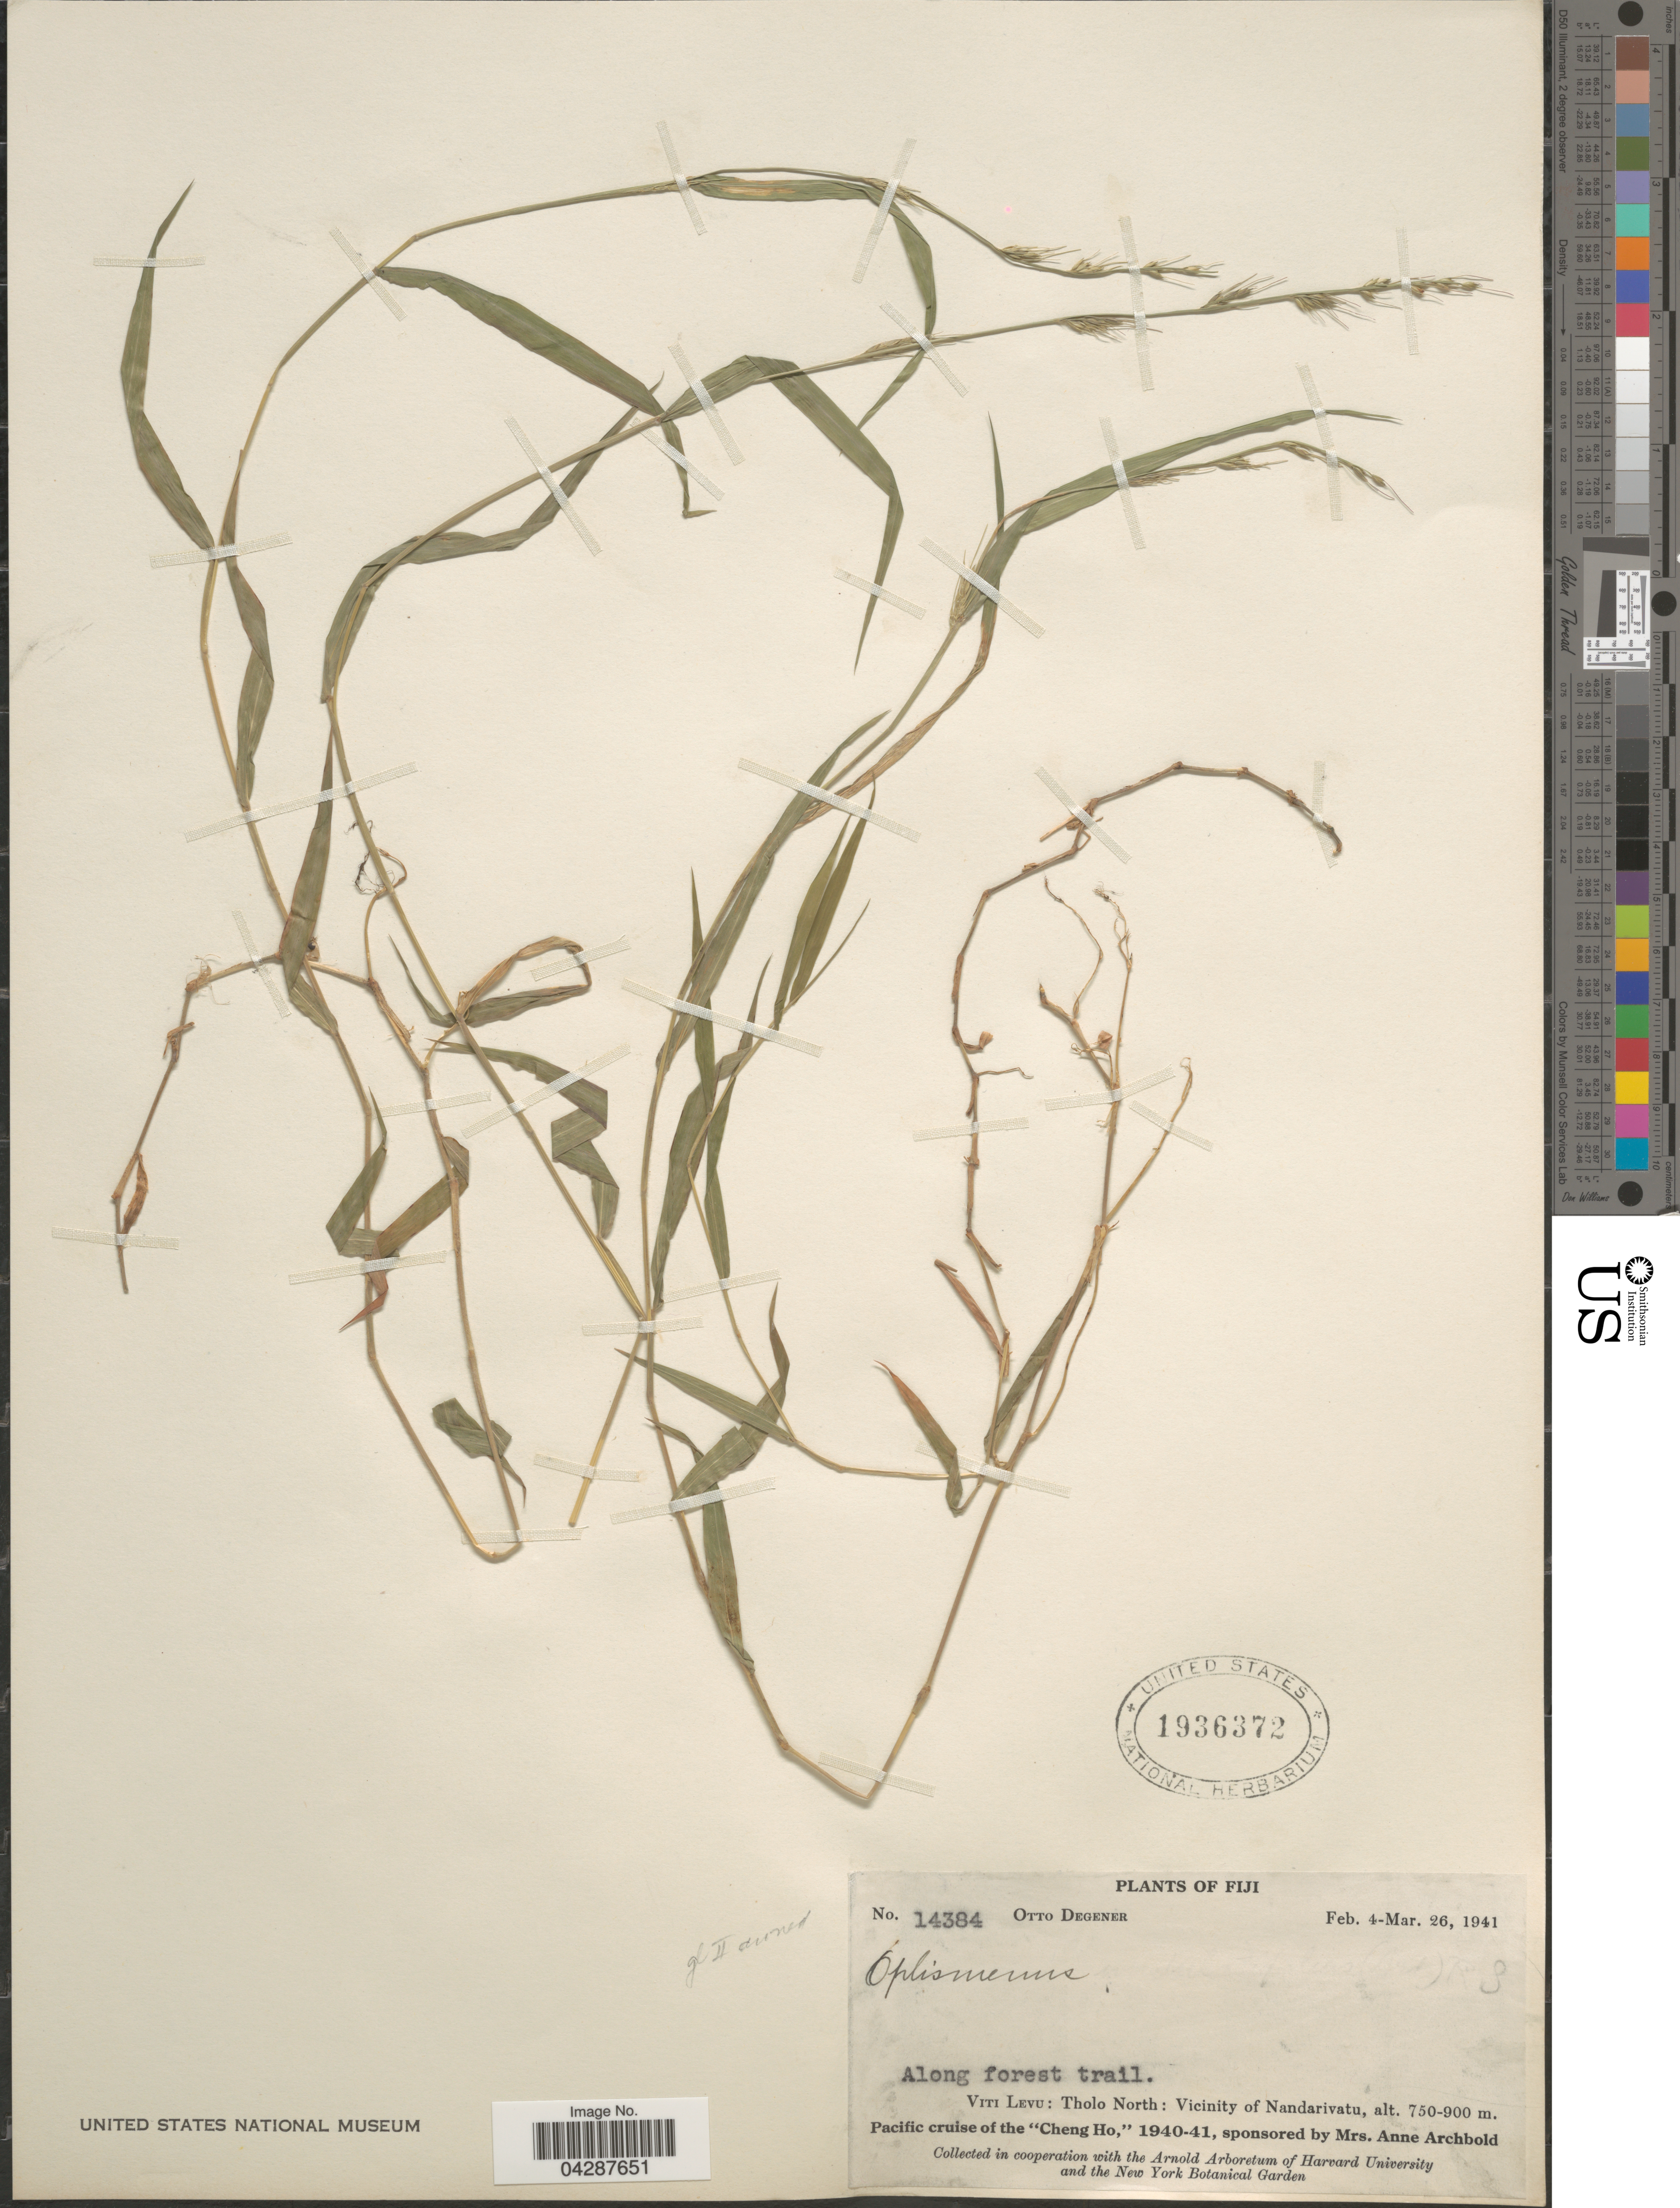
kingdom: Plantae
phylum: Tracheophyta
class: Liliopsida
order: Poales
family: Poaceae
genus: Oplismenus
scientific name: Oplismenus sp.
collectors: O. Degener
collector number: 14384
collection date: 1941-02-04/1941-03-26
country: Fiji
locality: Viti Levu: Tholo North: Vicinity of Nandarivatu. Pacific cruise of the "Cheng Ho," 1940-41.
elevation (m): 750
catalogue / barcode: US 1936372